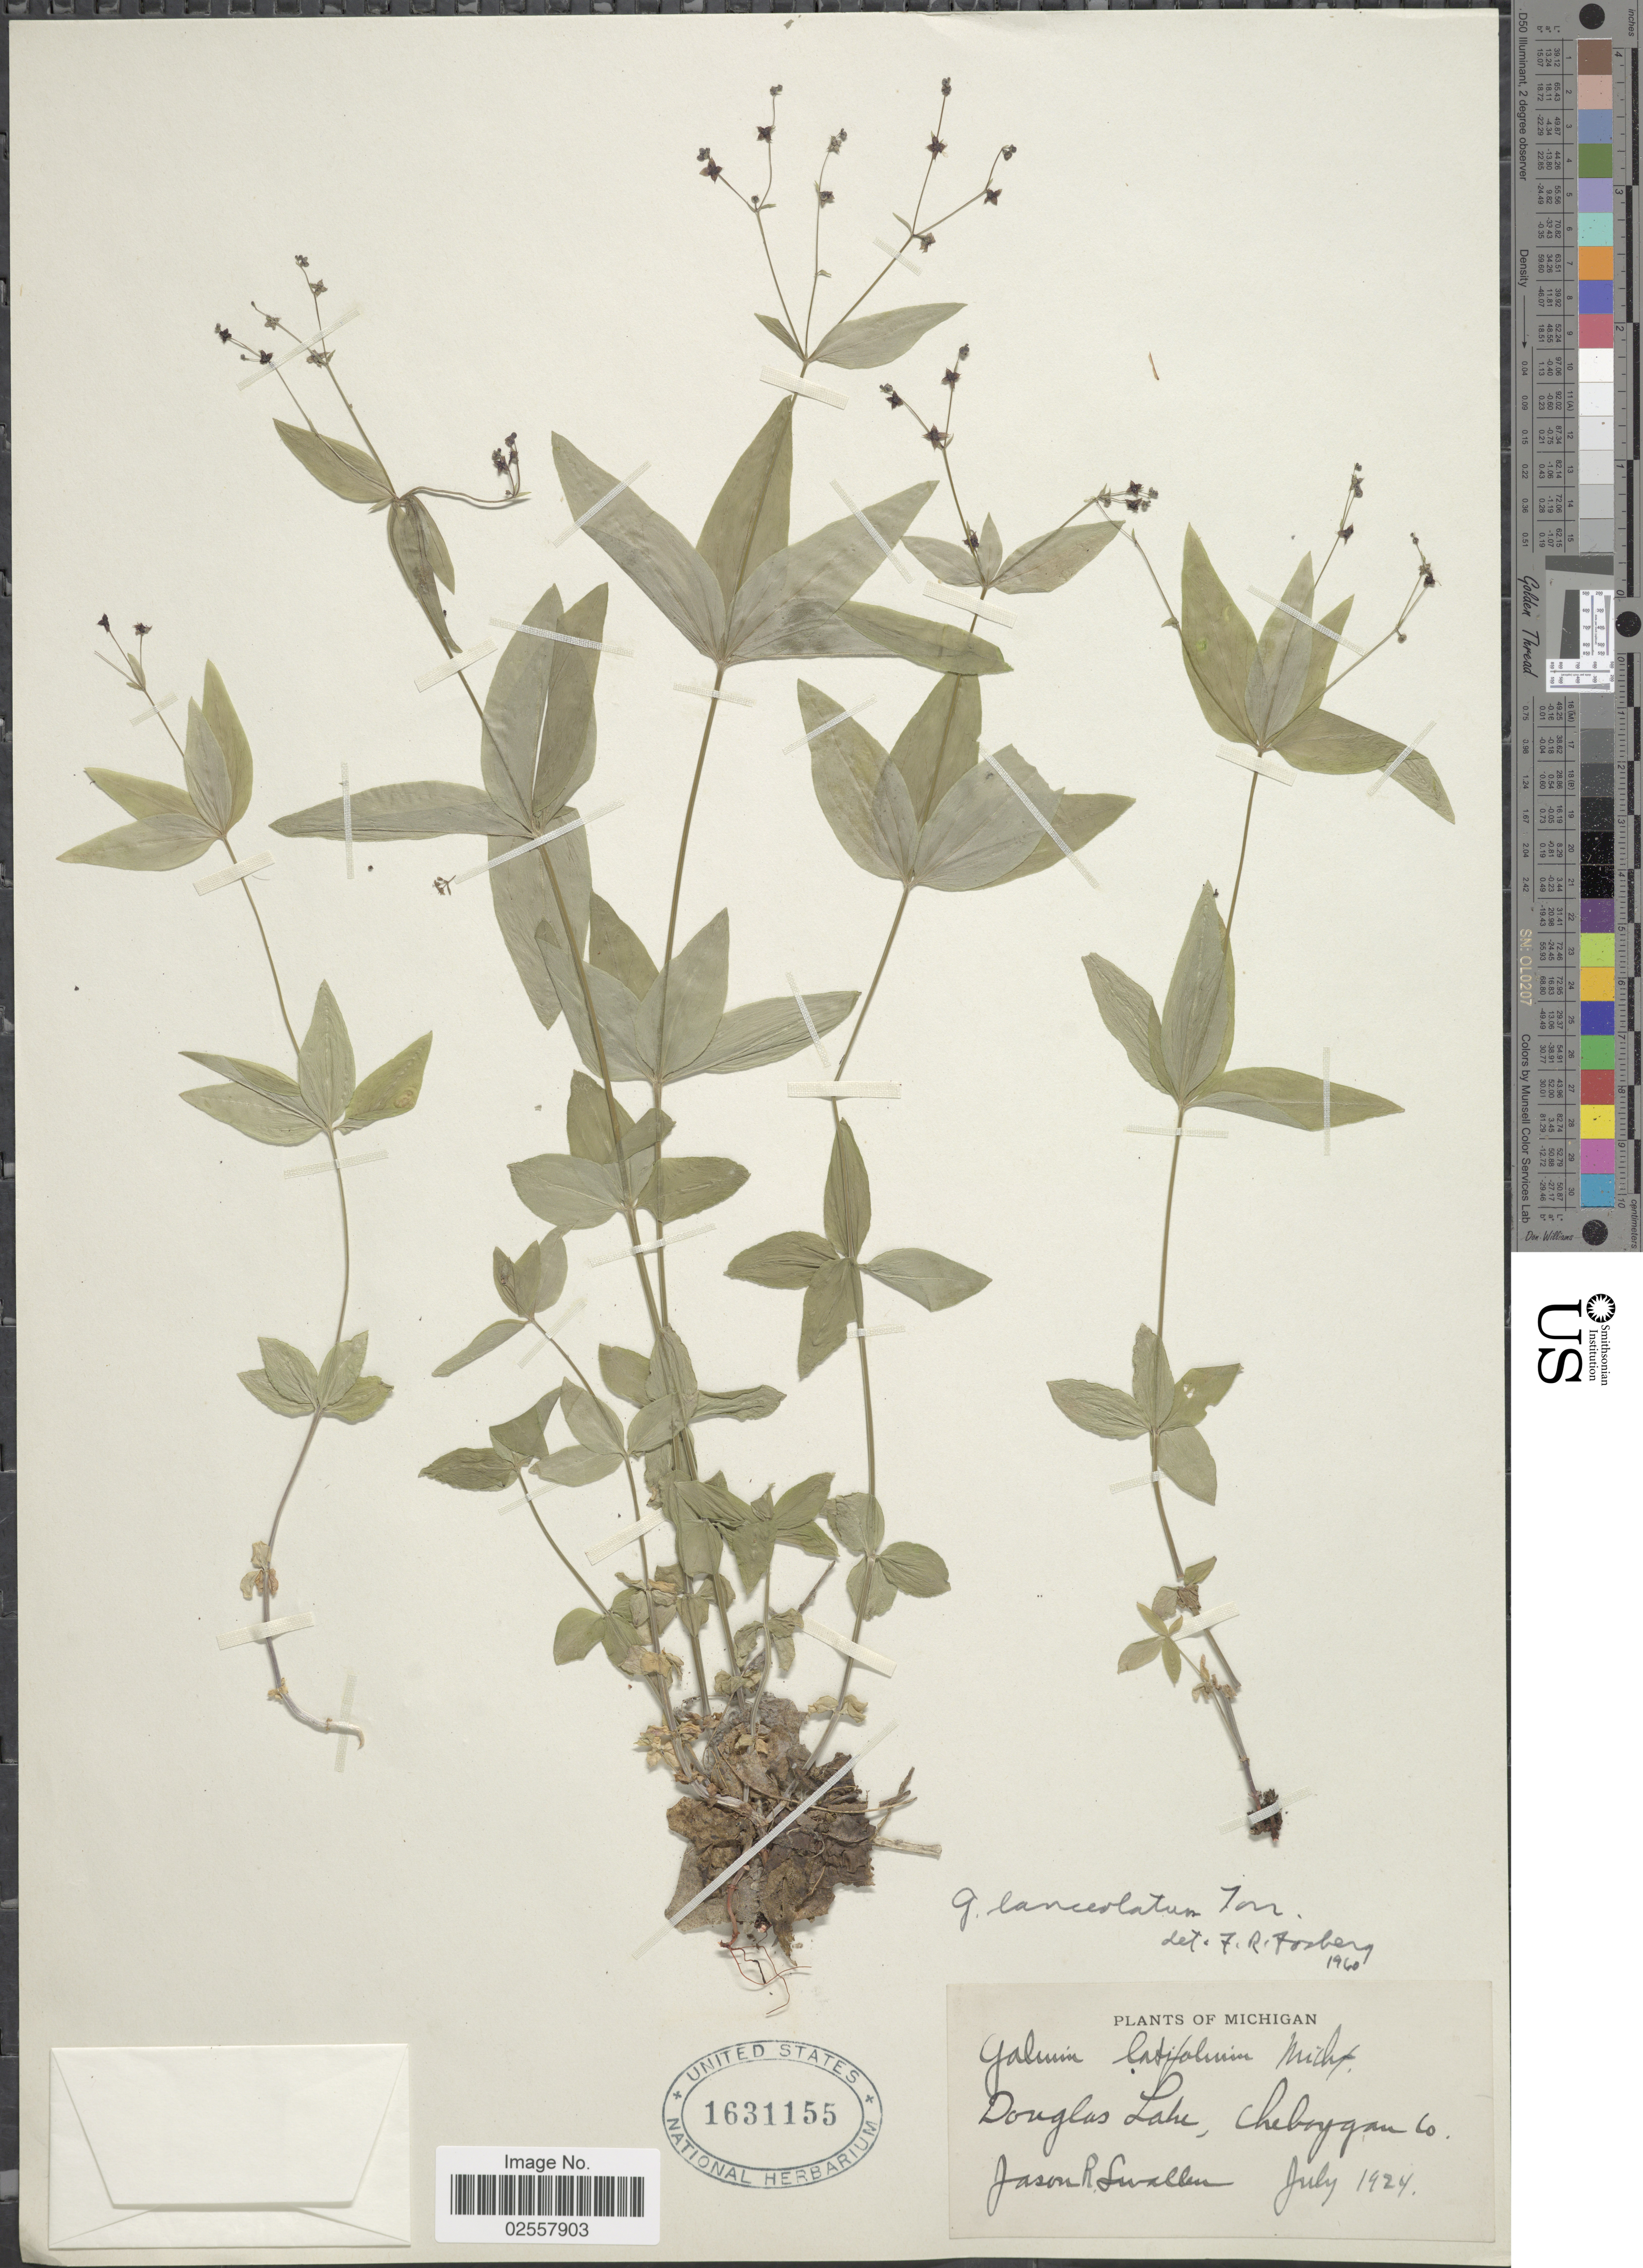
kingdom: Plantae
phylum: Tracheophyta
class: Magnoliopsida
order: Gentianales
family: Rubiaceae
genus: Galium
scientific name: Galium lanceolatum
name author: (Torr. & A. Gray) Torr.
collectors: J. R. Swallen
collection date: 1924-07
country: United States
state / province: Michigan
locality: Douglas Lake, Cheboygan Co.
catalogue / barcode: US 1631155